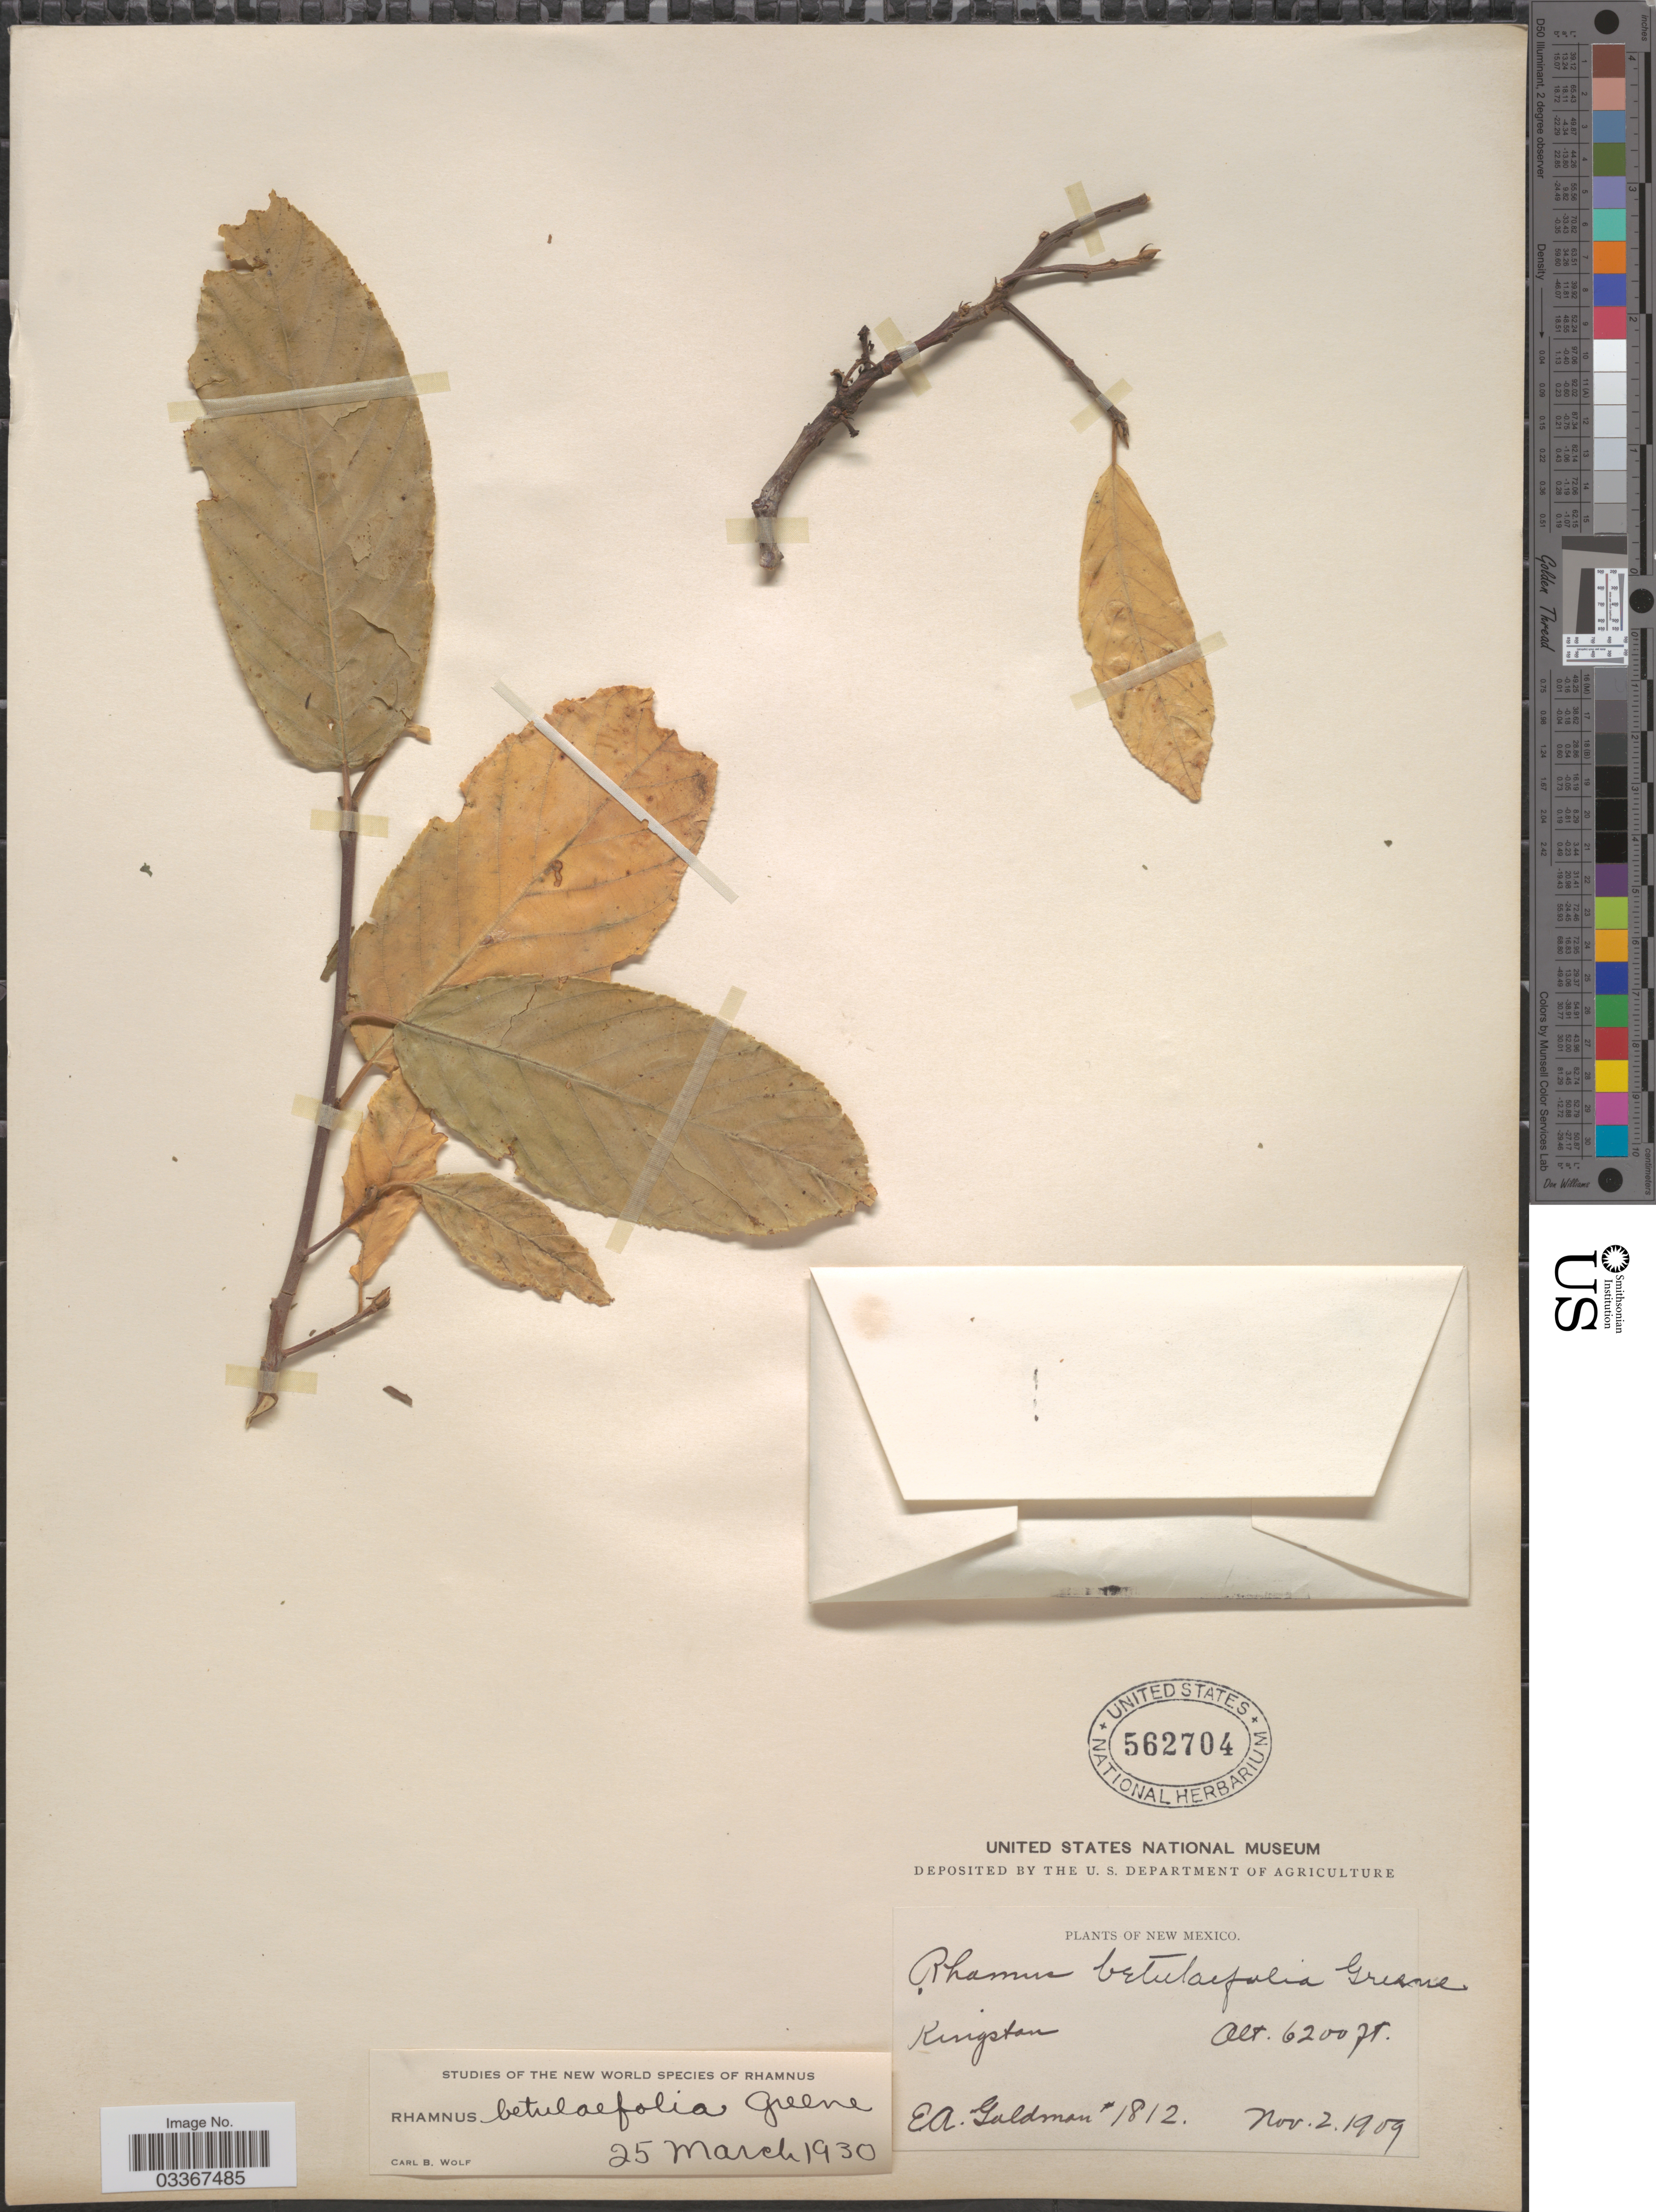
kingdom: Plantae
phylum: Tracheophyta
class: Magnoliopsida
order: Rosales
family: Rhamnaceae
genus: Frangula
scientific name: Frangula betulifolia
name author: (Greene) Grubov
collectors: E. A. Goldman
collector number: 1812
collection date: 1909-11-02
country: United States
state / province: New Mexico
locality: Kingston.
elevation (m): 1890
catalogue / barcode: US 562704